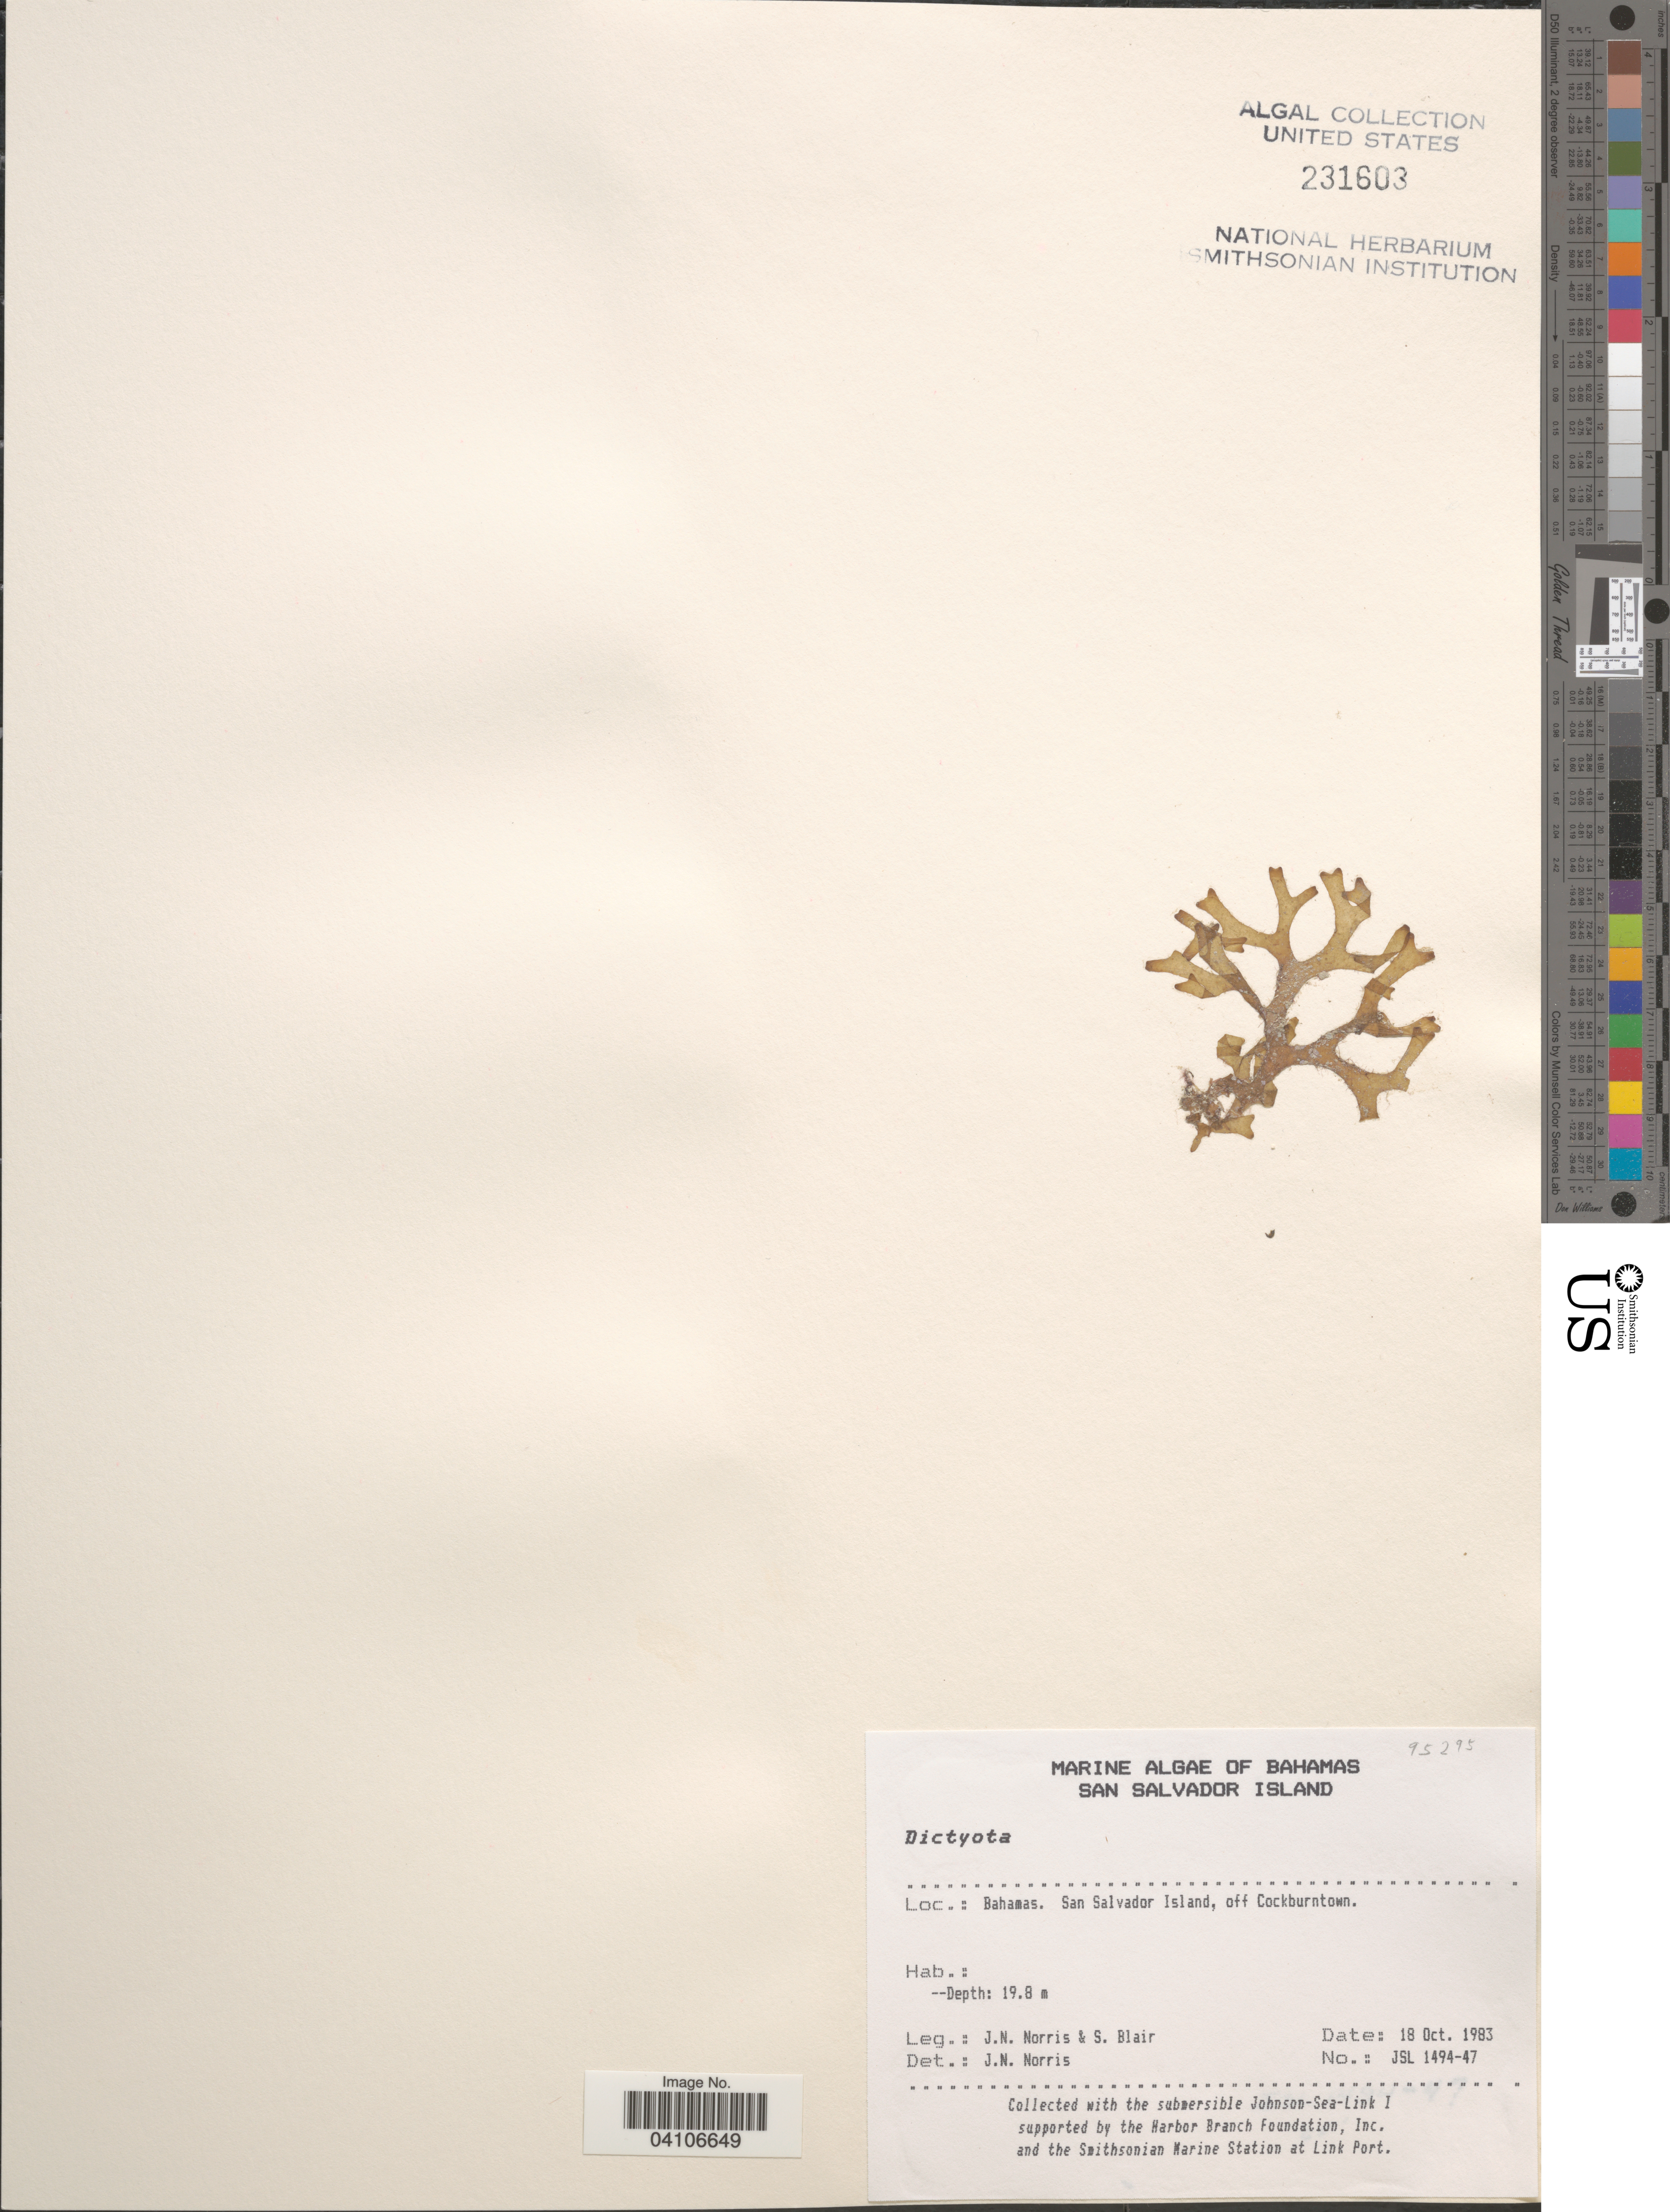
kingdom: Chromista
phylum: Ochrophyta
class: Phaeophyceae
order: Dictyotales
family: Dictyotaceae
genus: Dictyota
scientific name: Dictyota sp.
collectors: J. Norris & S. M. Blair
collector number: JSL 1494-47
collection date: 1983-10-18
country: Bahamas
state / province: San Salvador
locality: San Salvador Island, off Cockburntown.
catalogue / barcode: US 231603